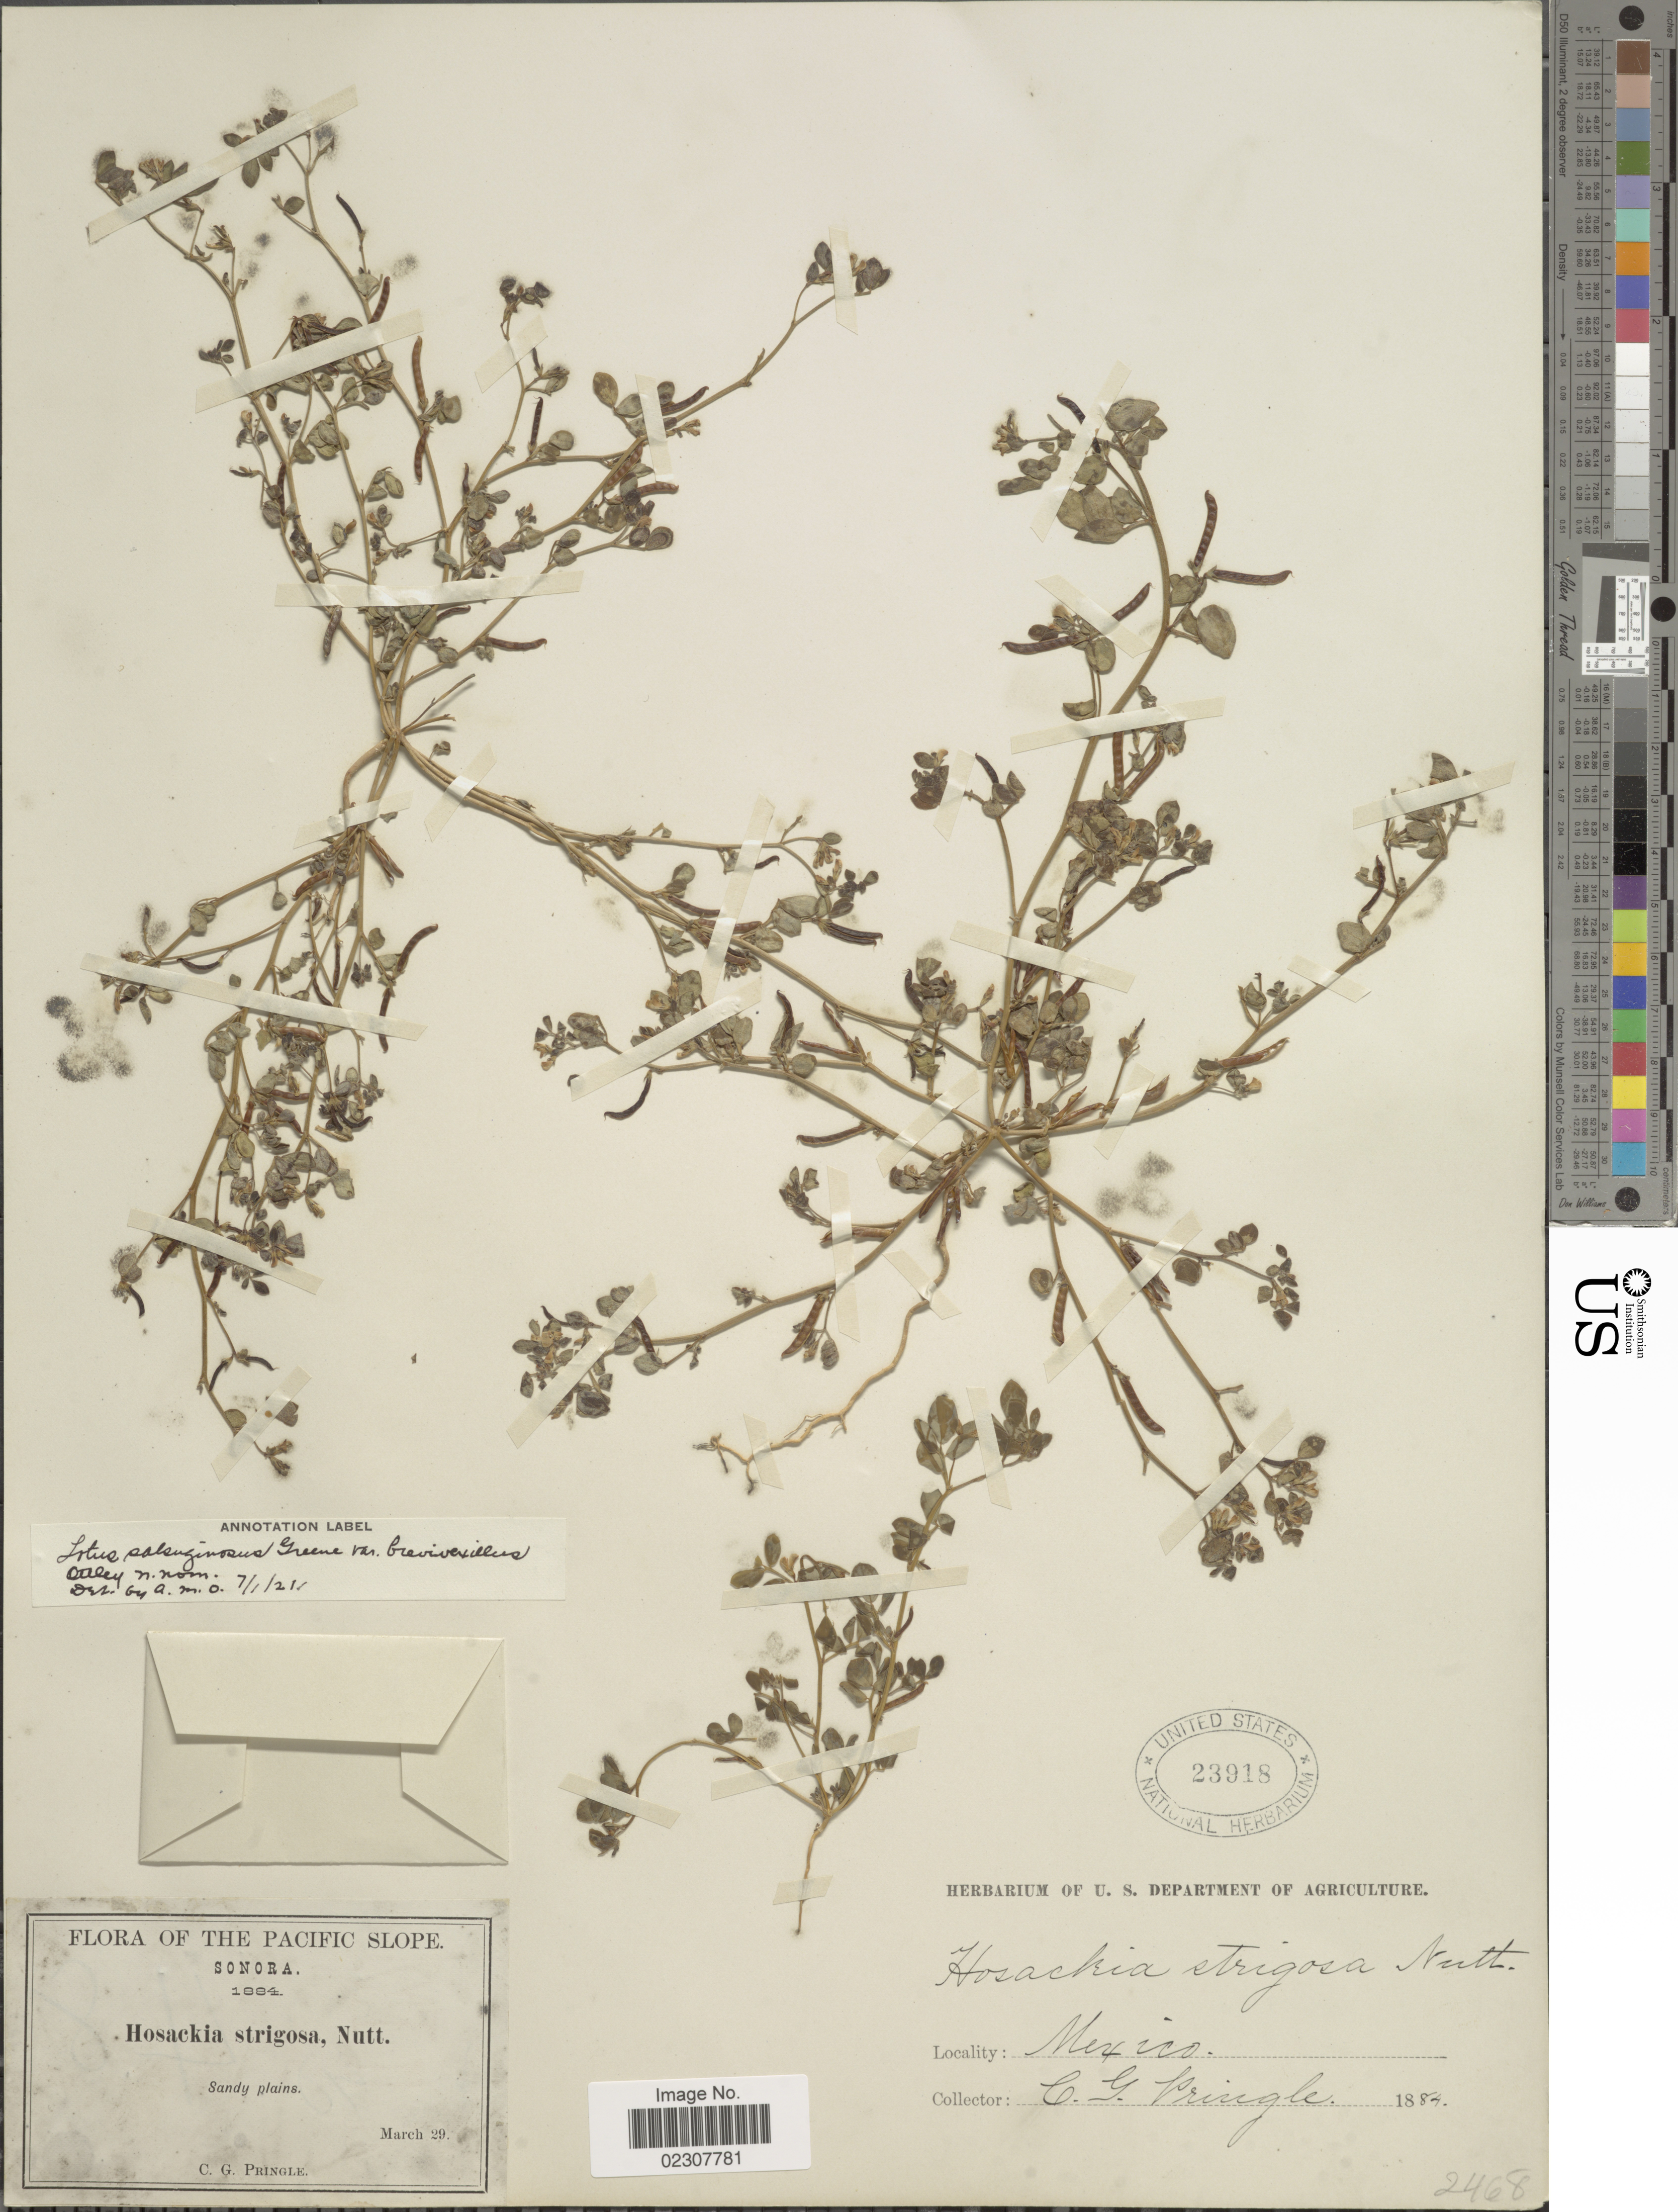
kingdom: Plantae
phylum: Tracheophyta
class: Magnoliopsida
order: Fabales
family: Fabaceae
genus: Acmispon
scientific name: Acmispon maritimus var. brevivexillus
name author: (Ottley) Brouillet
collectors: C. G. Pringle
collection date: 1884-03-29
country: Mexico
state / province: Sonora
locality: Sandy plains, Pacific slope.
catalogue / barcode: US 23918